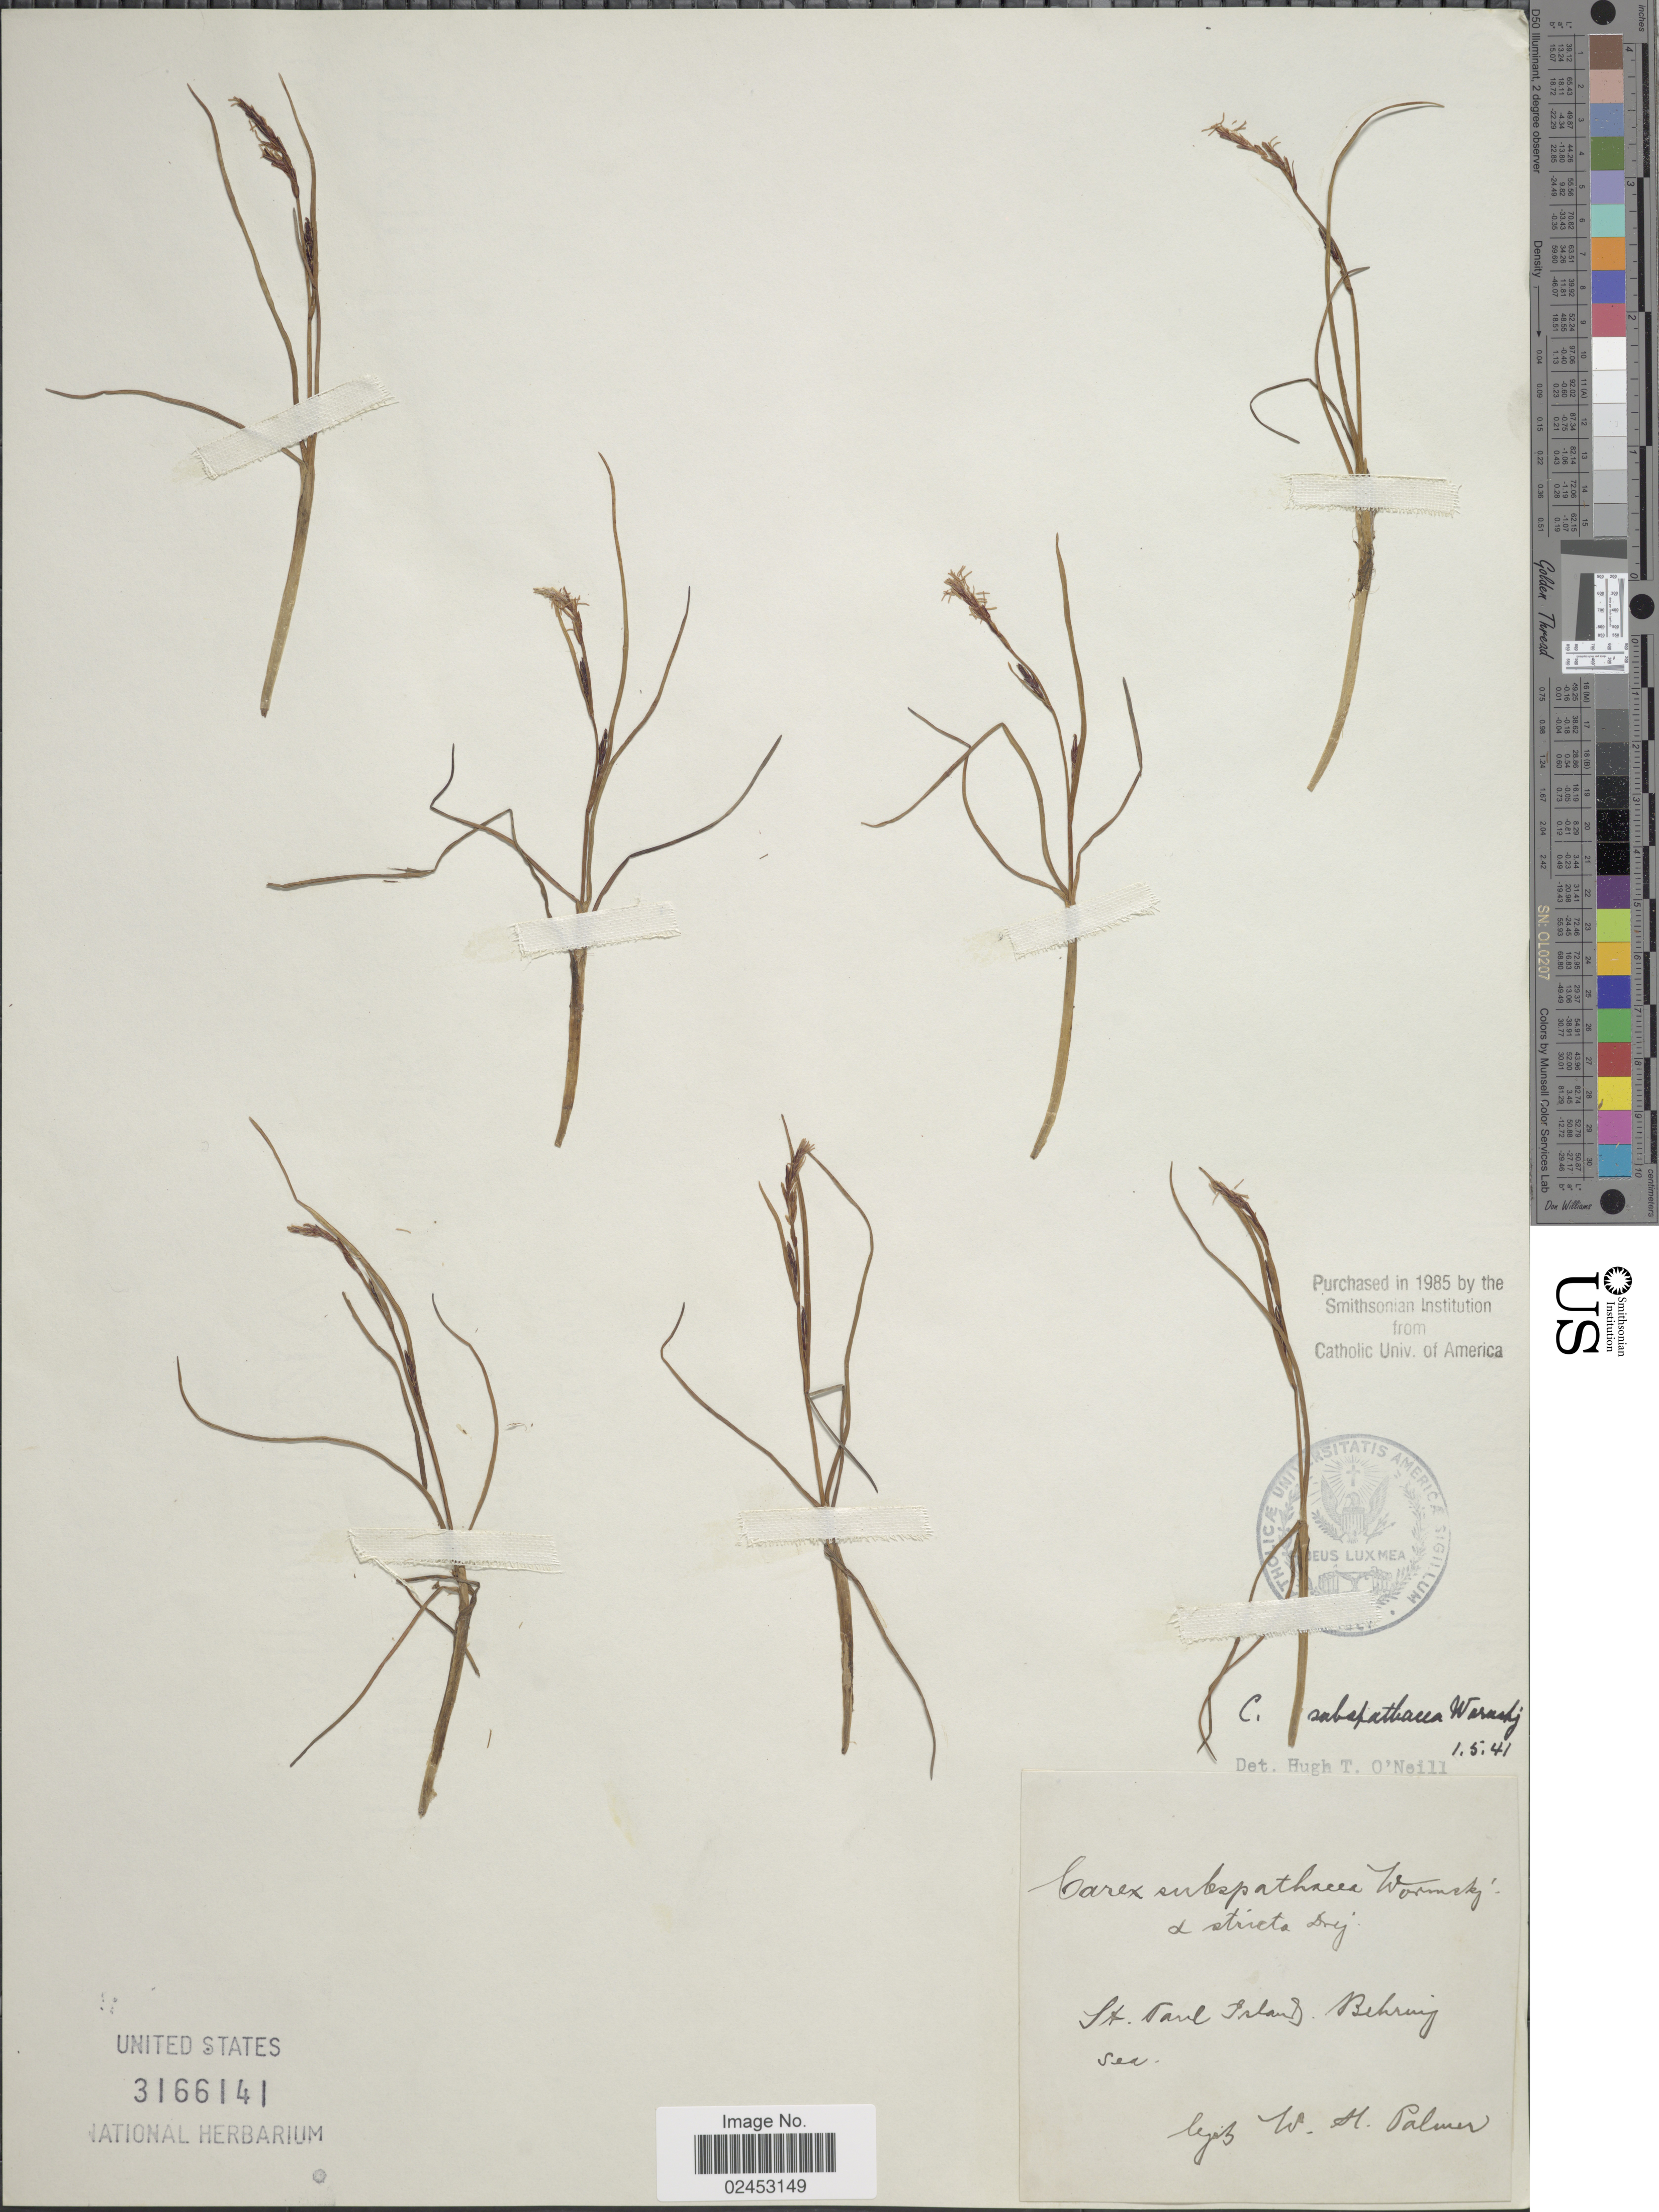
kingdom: Plantae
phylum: Tracheophyta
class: Liliopsida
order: Poales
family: Cyperaceae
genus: Carex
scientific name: Carex subspathacea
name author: Wormsk. ex Hornem.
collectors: W. Palmer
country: United States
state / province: Alaska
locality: St Paul's Island, Bering Sea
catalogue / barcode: US 3166141